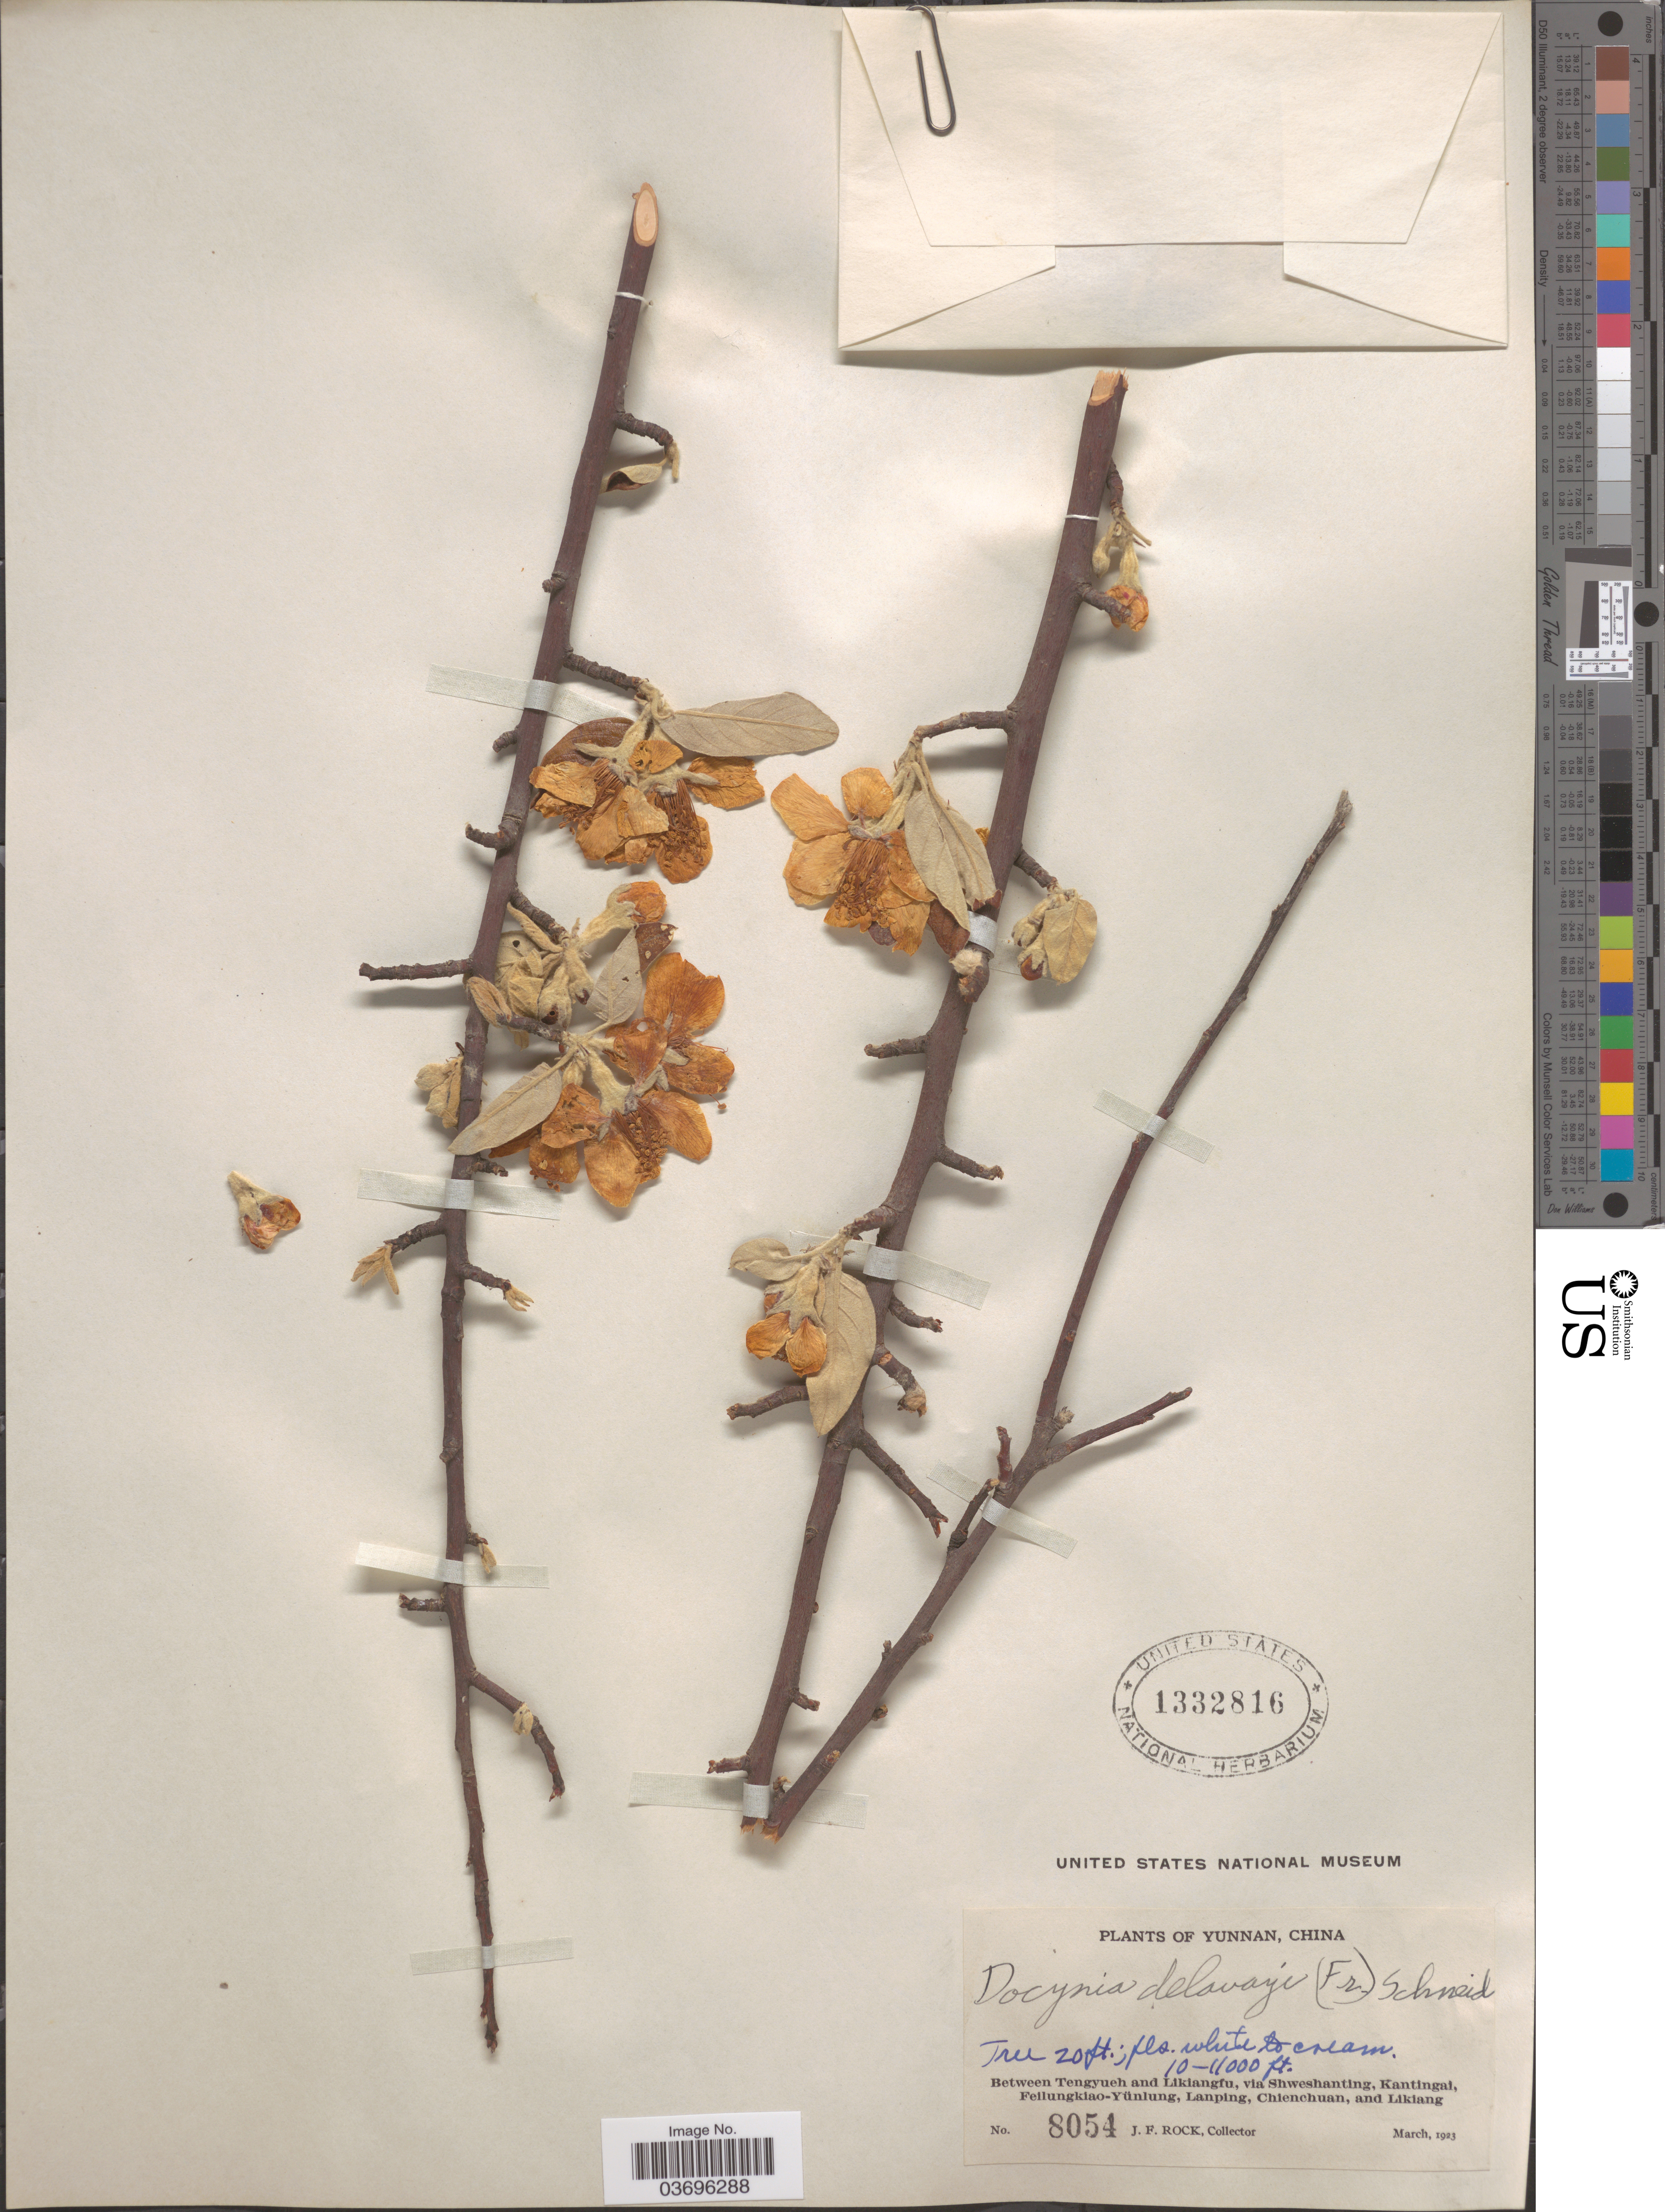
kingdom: Plantae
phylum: Tracheophyta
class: Magnoliopsida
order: Rosales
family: Rosaceae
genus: Docynia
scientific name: Docynia delavayi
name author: C.K. Schneid.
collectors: J. Rock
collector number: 8054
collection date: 1923-03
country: China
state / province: Yunnan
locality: Between Tengyueh and Likiangfu, via Shweshanting, Kantingai, Feilungkiao-Yünlung Lanping, Chienchuan, and Likiang.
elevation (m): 3048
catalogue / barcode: US 1332816